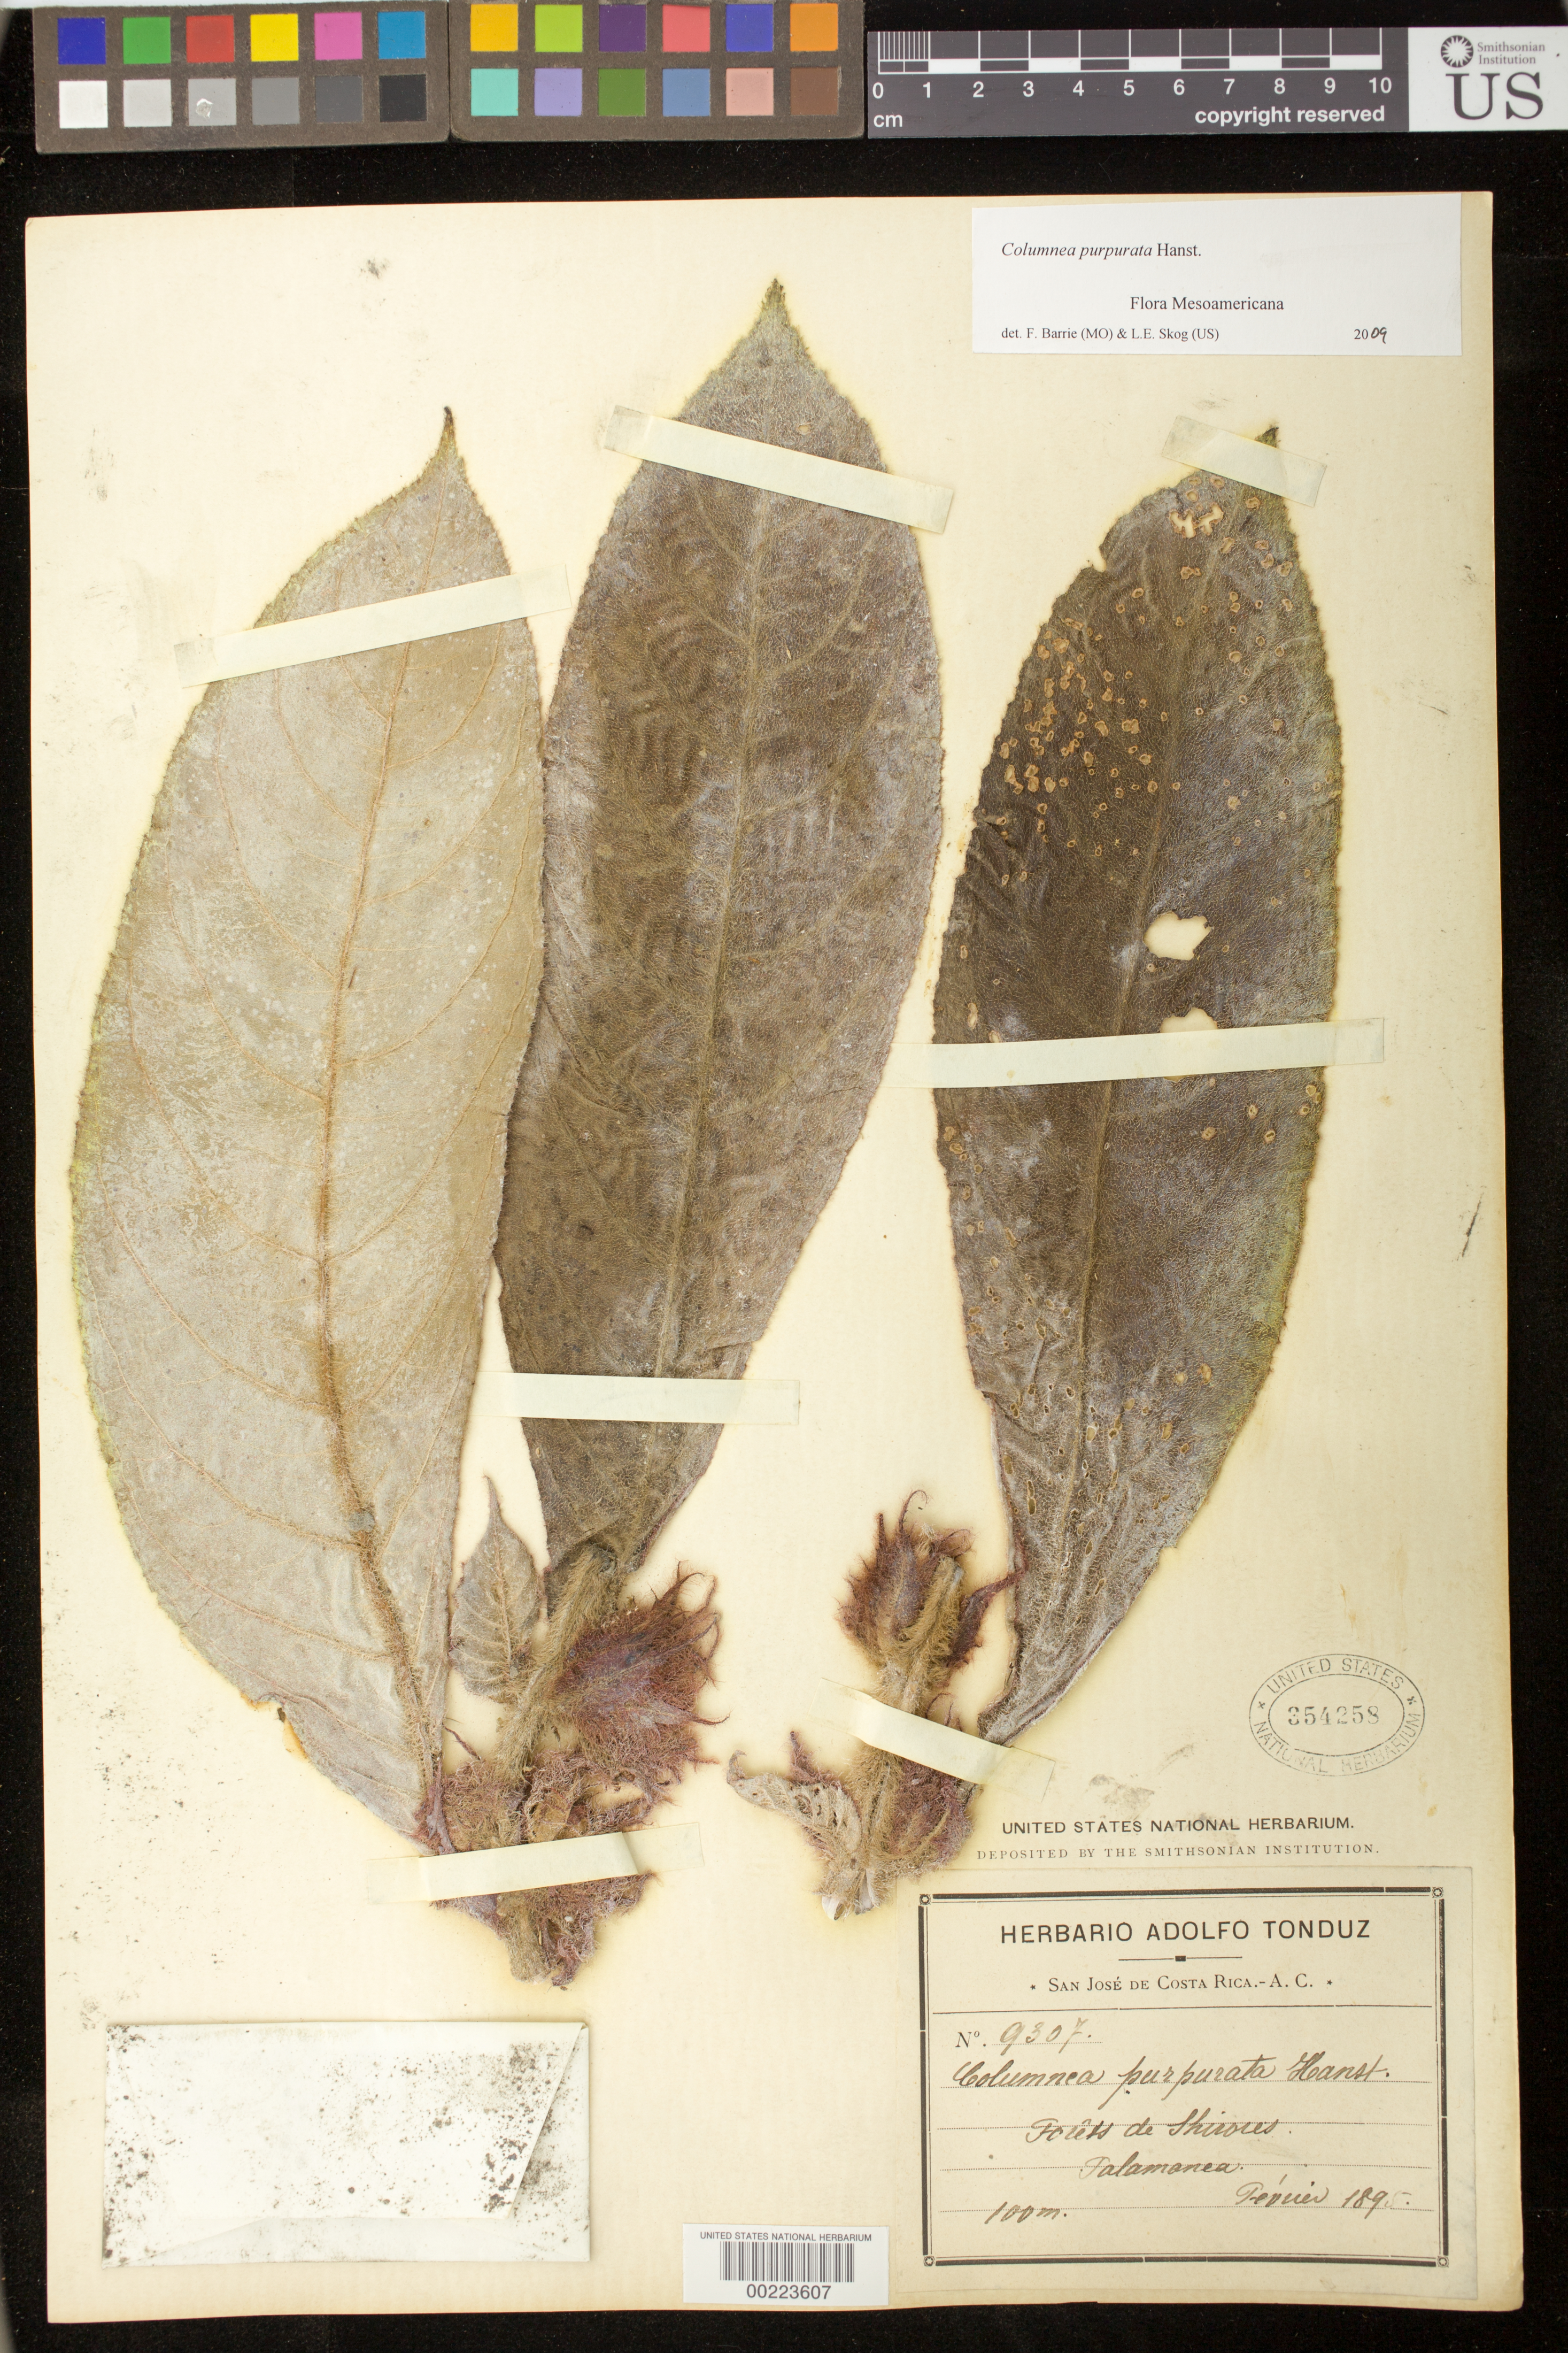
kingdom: Plantae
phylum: Tracheophyta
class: Magnoliopsida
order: Lamiales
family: Gesneriaceae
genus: Columnea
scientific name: Columnea purpurata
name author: Hanst.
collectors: A. Tonduz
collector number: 9307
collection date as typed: Feb 1895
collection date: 1895-02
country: Costa Rica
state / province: San José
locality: Shirores, Talamanca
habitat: Forests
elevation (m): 100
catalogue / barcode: US 354258